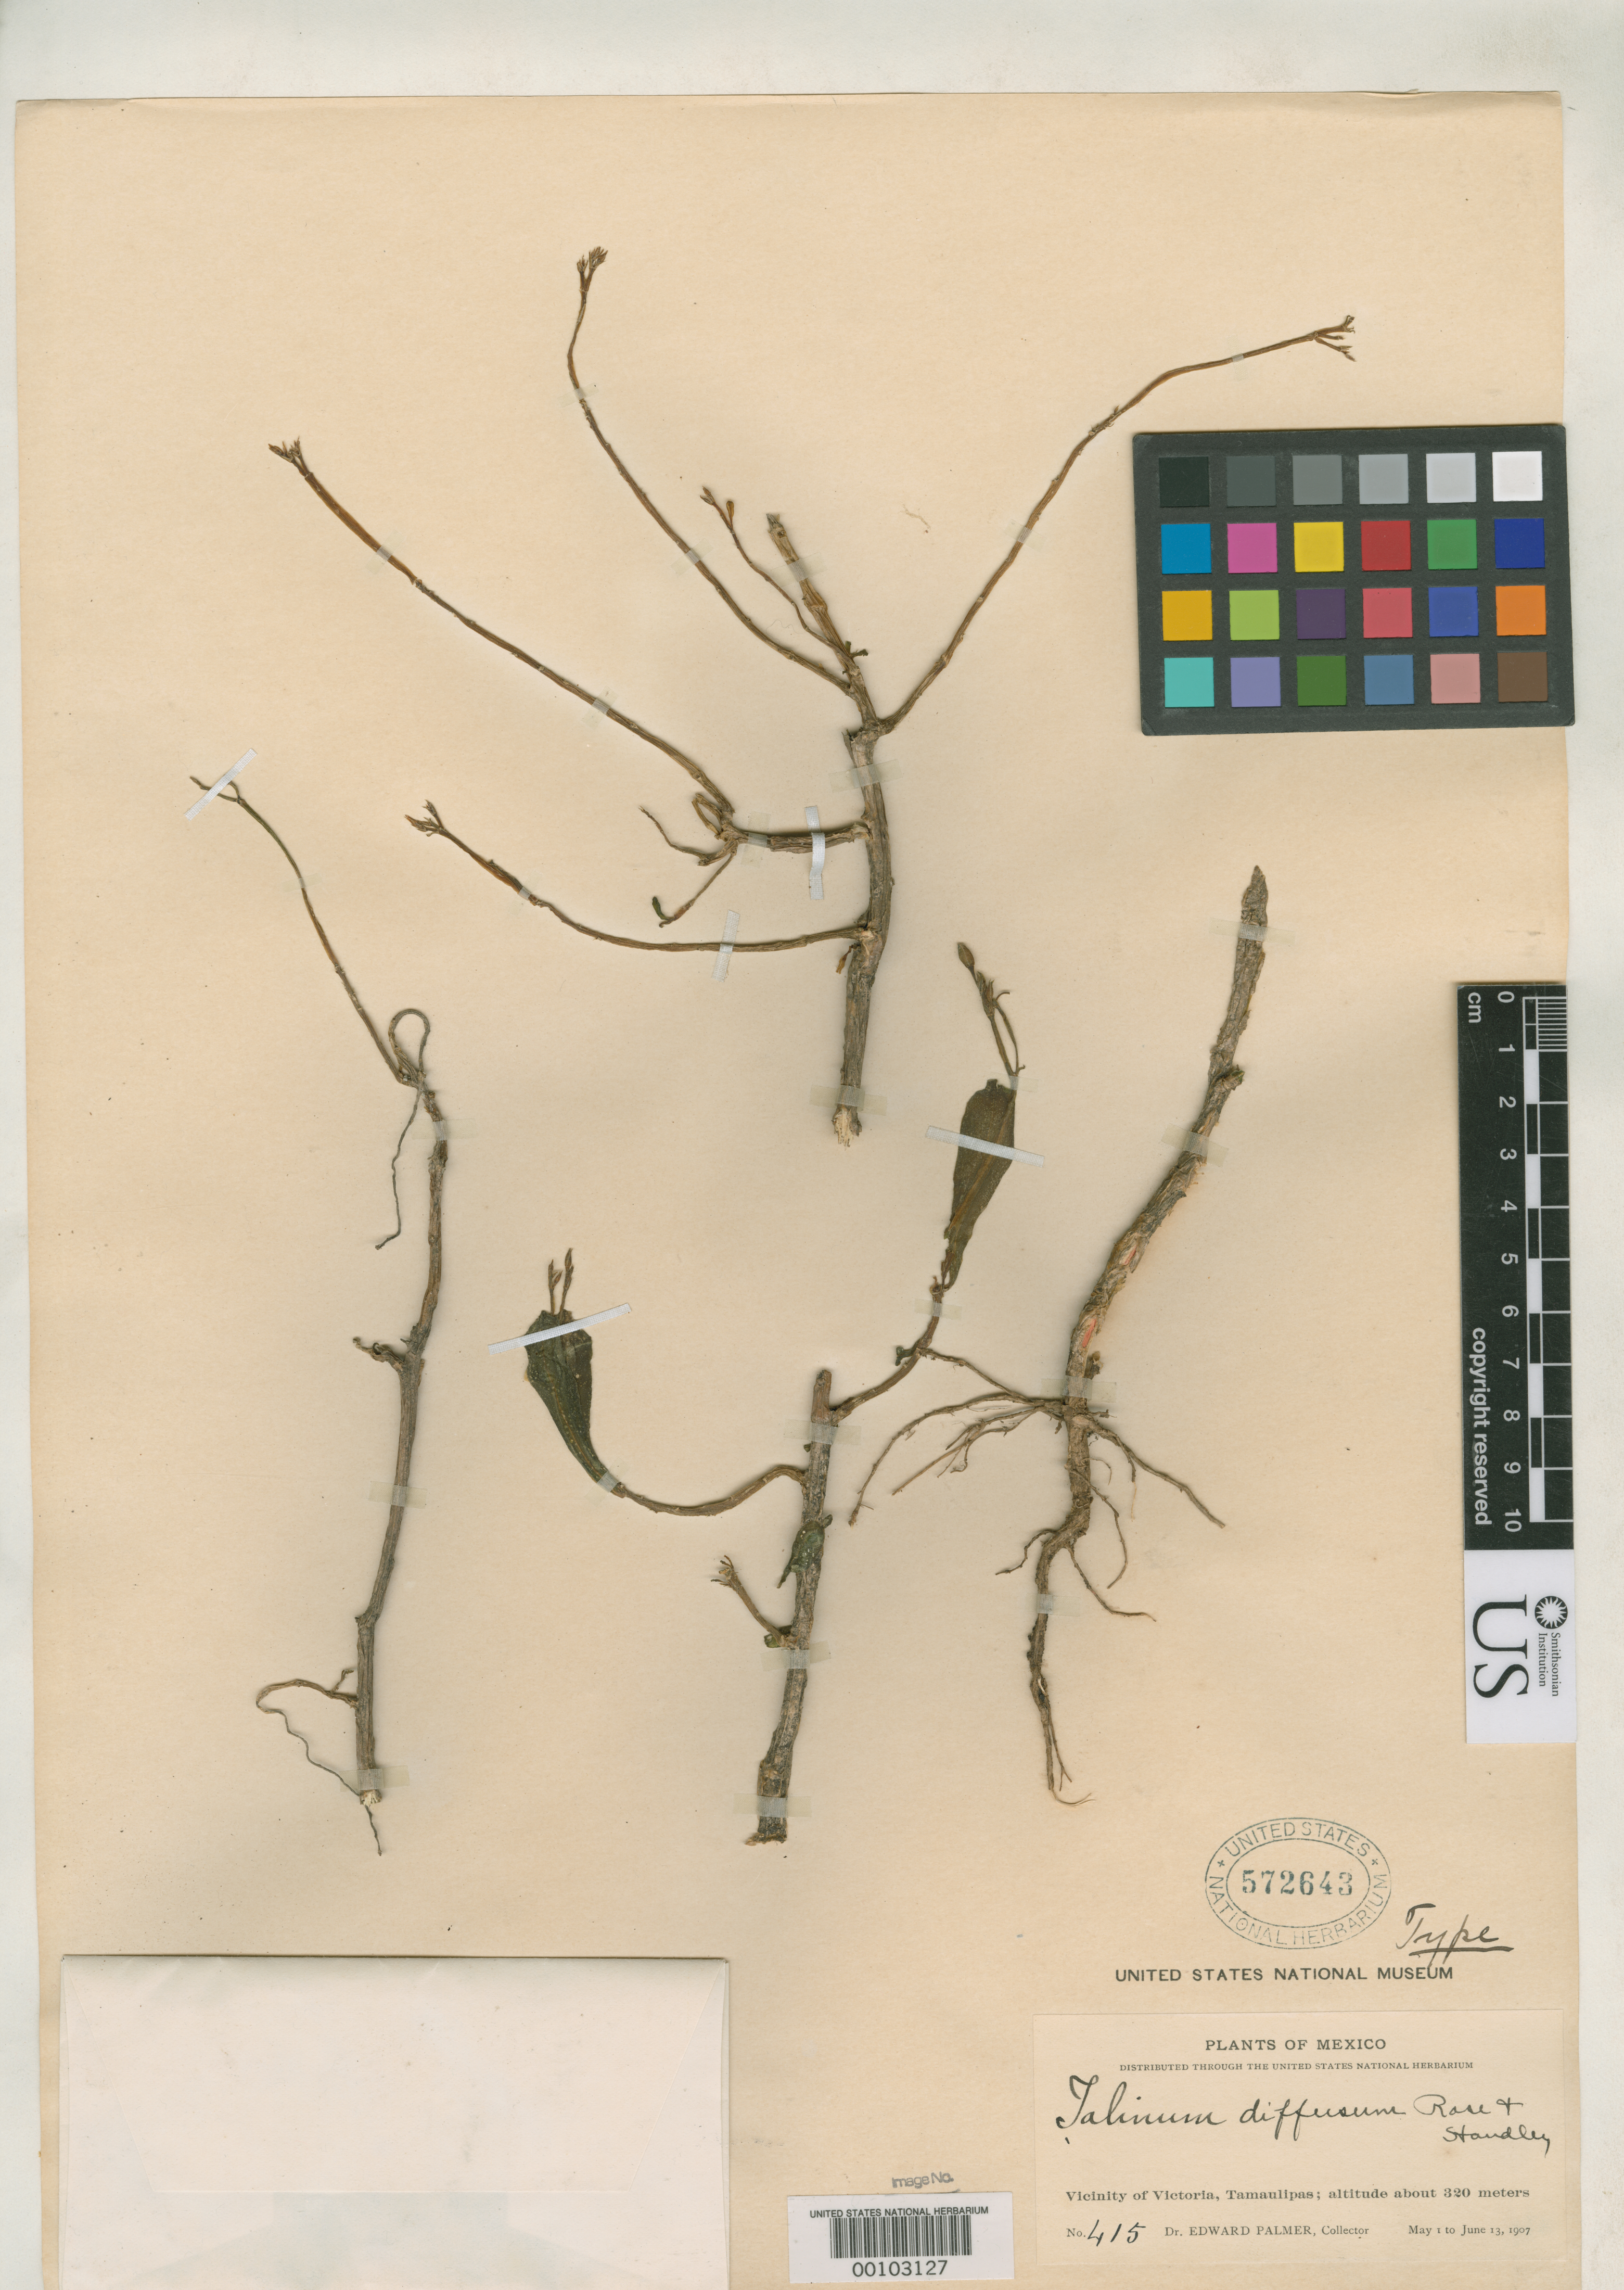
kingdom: Plantae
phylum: Tracheophyta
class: Magnoliopsida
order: Caryophyllales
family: Talinaceae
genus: Talinum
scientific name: Talinum diffusum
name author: Rose & Standl.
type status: Holotype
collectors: E. Palmer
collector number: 415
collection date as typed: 01 May 1907 to 13 Jun 1907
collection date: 1907-05-01/1907-06-13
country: Mexico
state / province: Tamaulipas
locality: Victoria.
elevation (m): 320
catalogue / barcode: US 572643